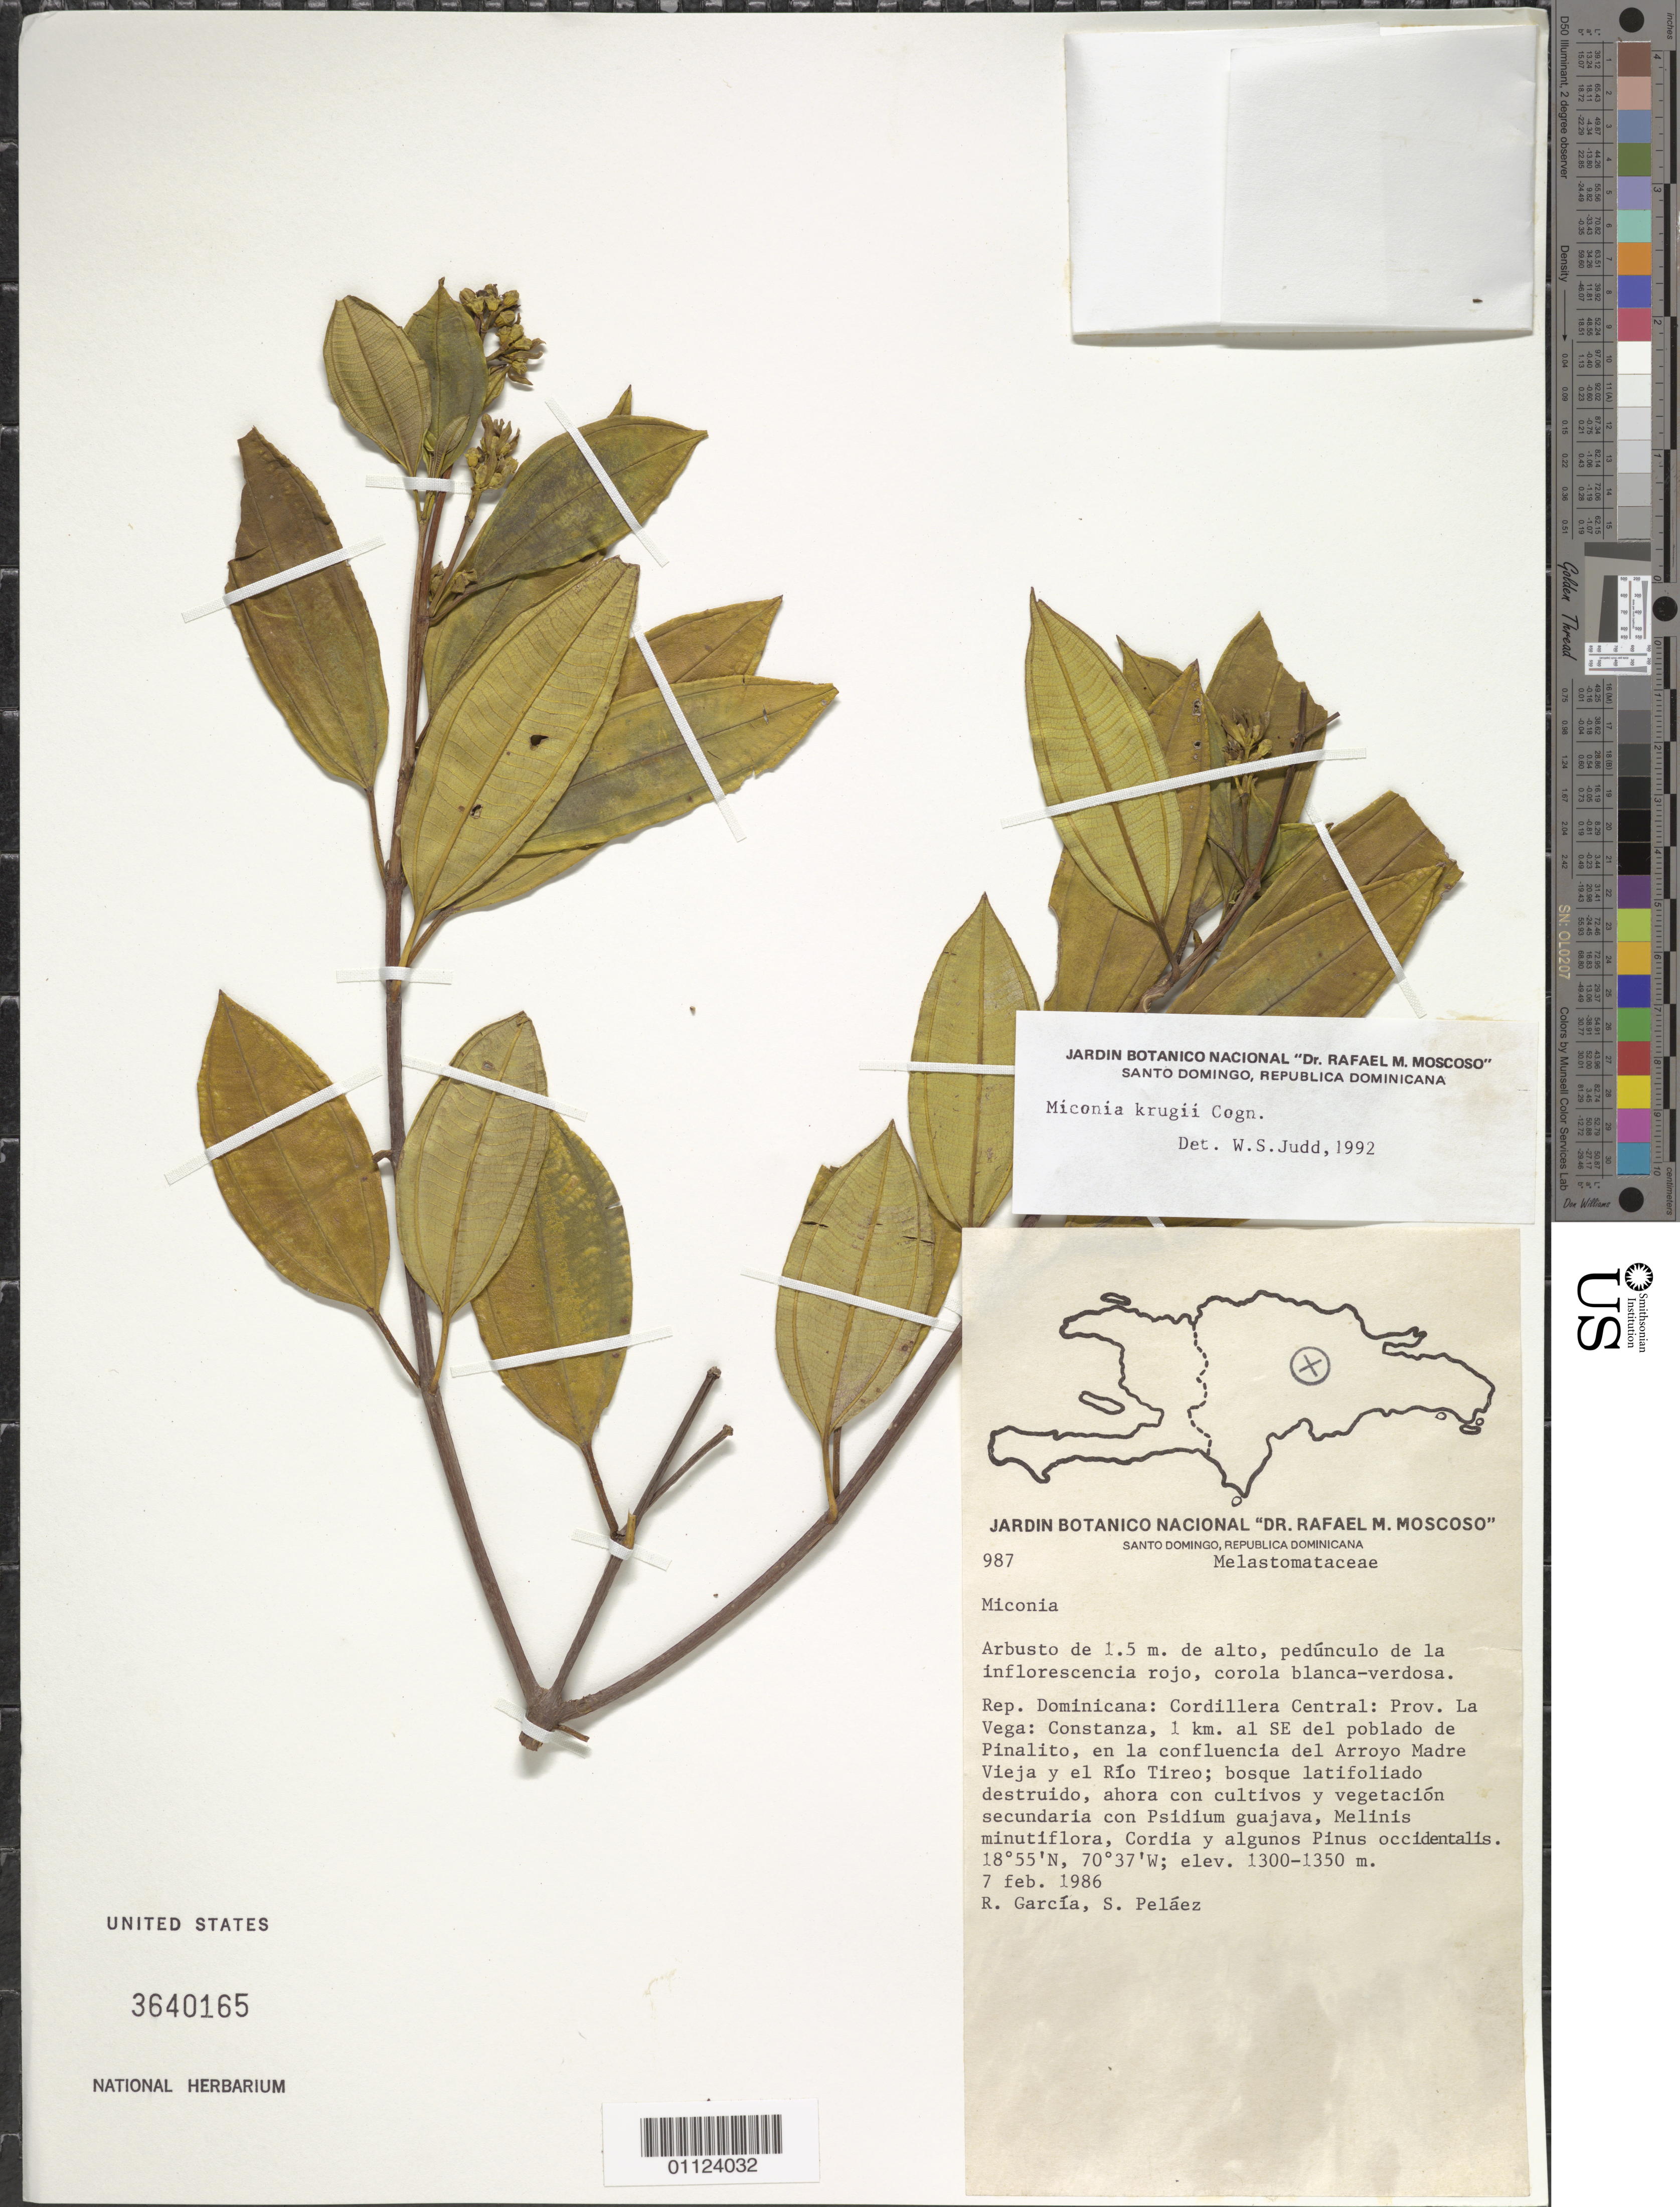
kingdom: Plantae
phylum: Tracheophyta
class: Magnoliopsida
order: Myrtales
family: Melastomataceae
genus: Miconia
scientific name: Miconia krugii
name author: Cogn.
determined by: Judd, Walter S.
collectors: R. G. García & S. Pelaez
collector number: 987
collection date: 1986-02-07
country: Dominican Republic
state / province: La Vega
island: Hispaniola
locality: Cordillera Central, Constanza, 1 km al SE del poblado de Pinalito, en la confluencia del Arroyo Madre Vieja y el Río Tireo.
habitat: Bosque latifoliado destruido, ahora con cultivos y vegetación secundaria con Psidium guajava, Melinis minutiflora, Cordia y algunos Pinus occidentalis.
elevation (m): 1300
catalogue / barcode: US 3640165